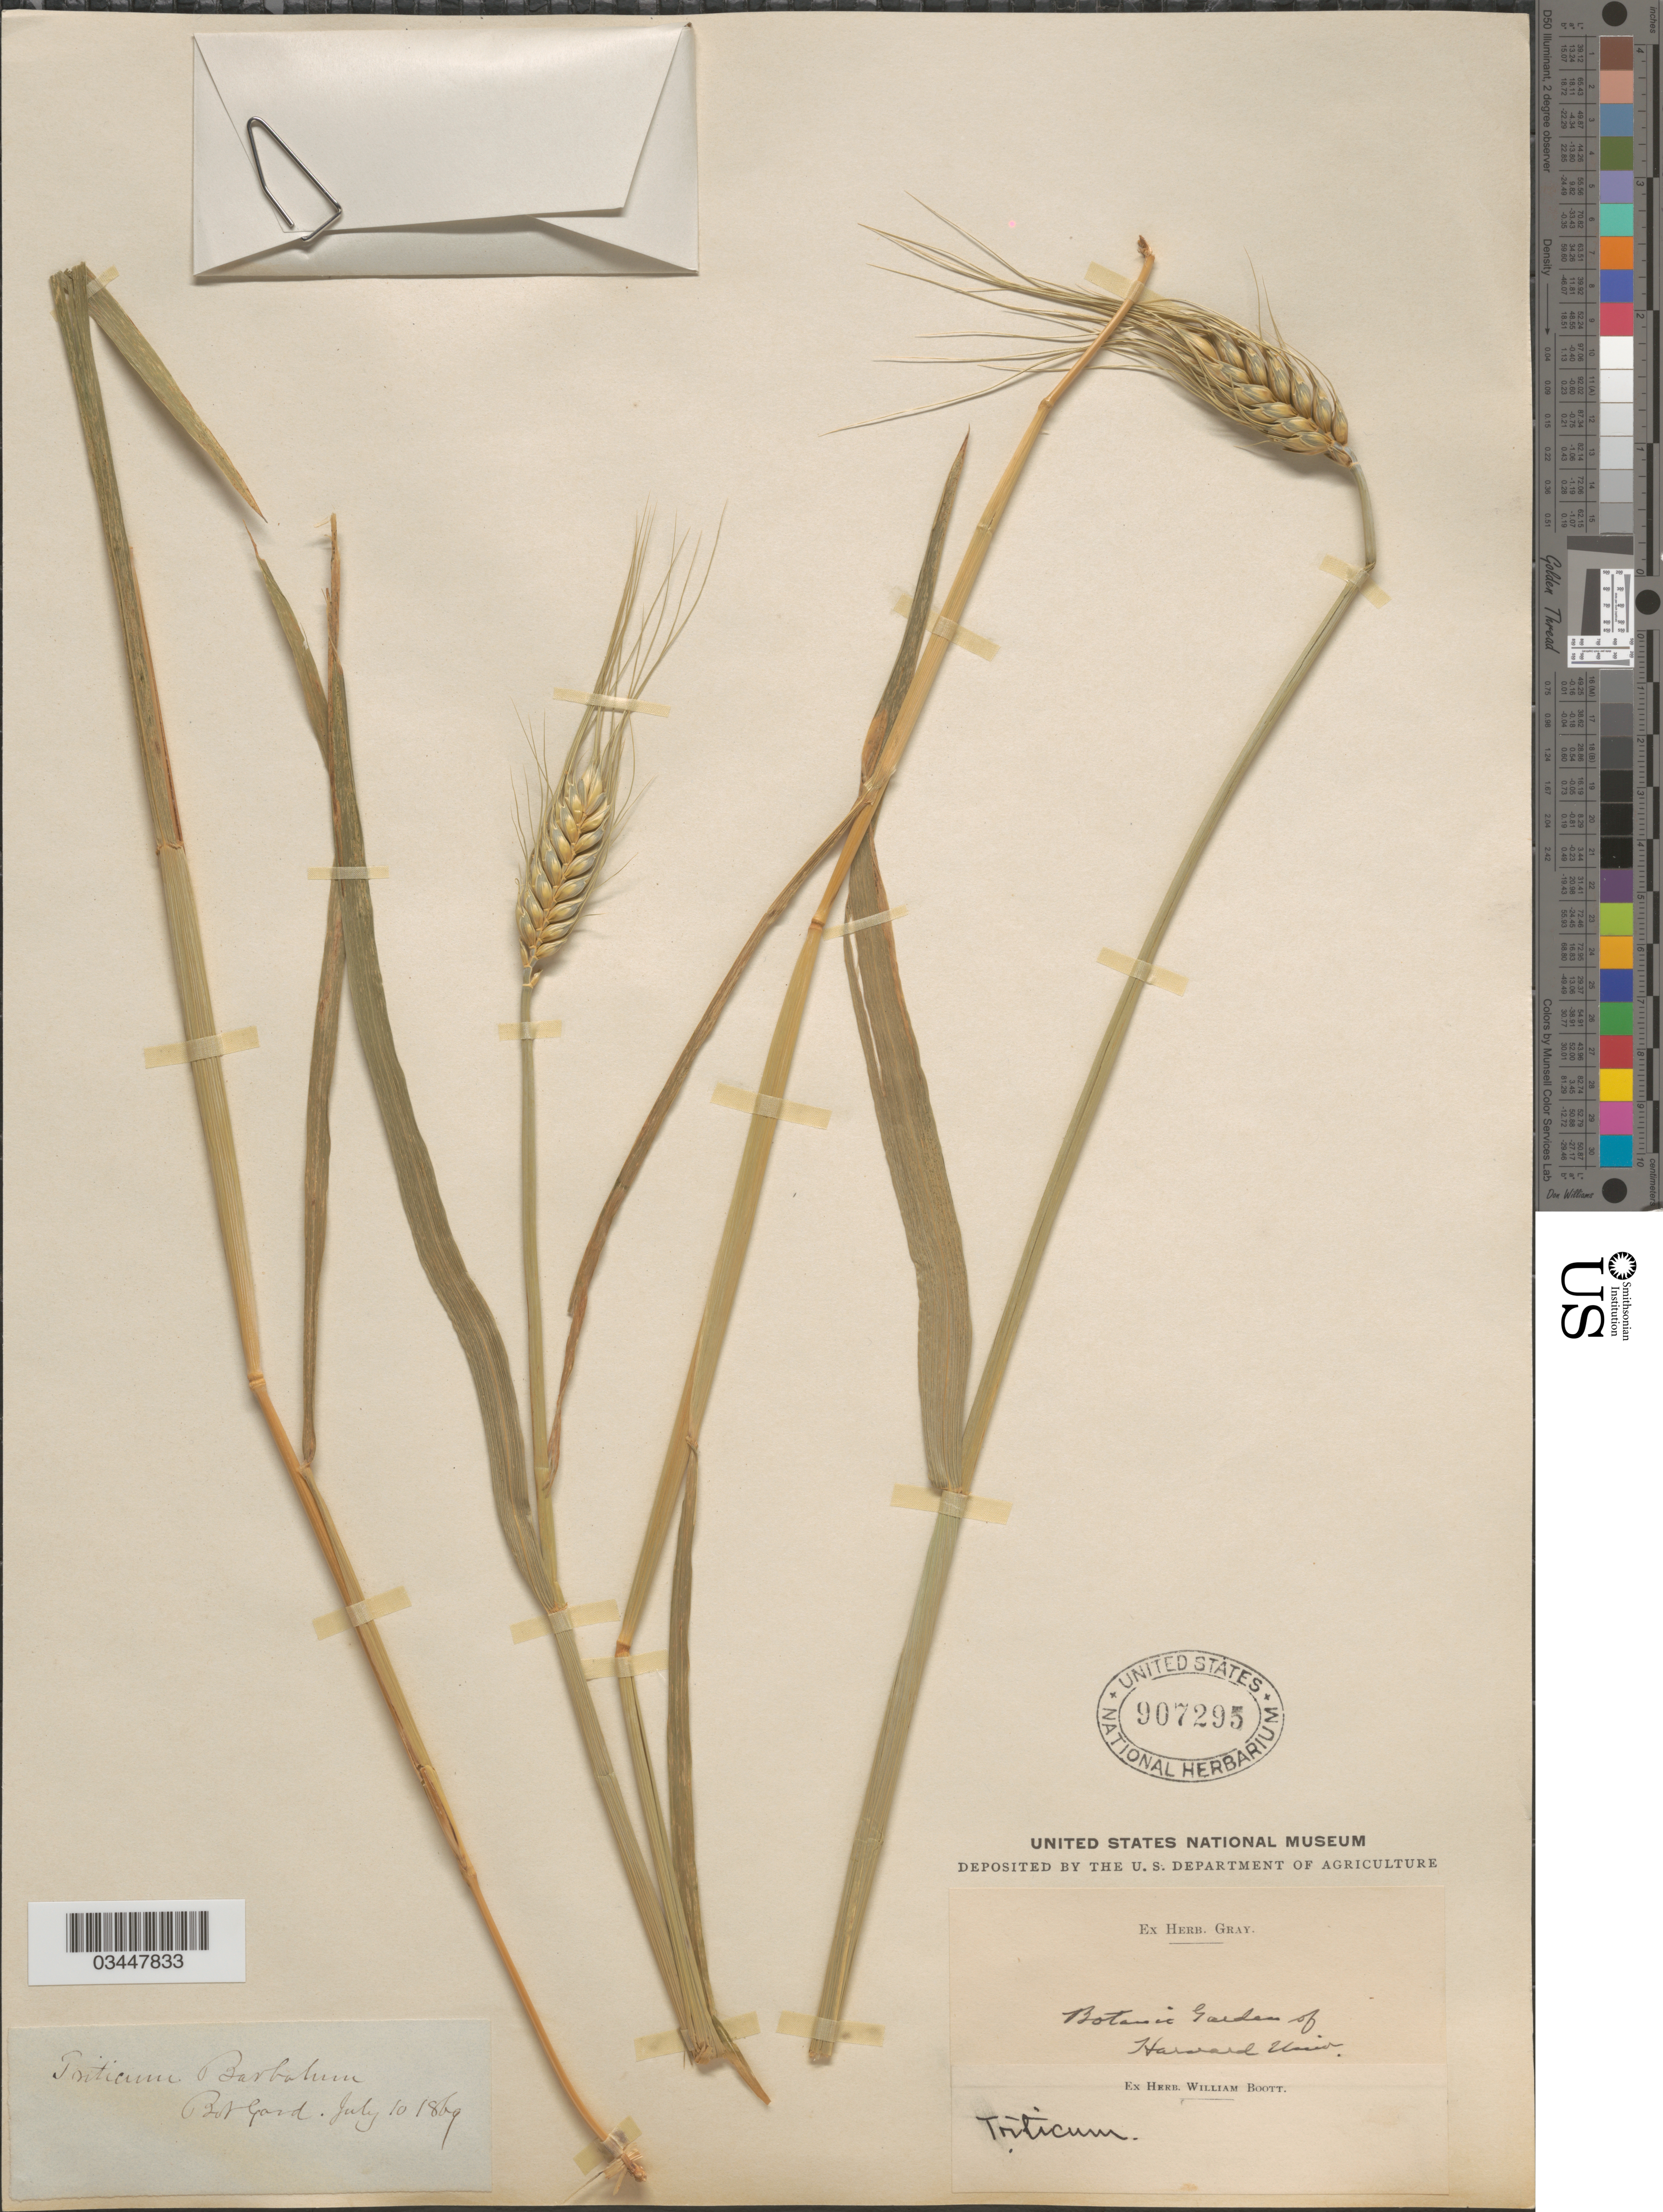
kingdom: Plantae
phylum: Tracheophyta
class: Liliopsida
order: Poales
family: Poaceae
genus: Triticum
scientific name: Triticum sp.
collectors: ex herb. Gray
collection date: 1869-07-10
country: United States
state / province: Massachusetts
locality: Botanic Garden of Harvard Univ.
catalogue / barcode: US 907295